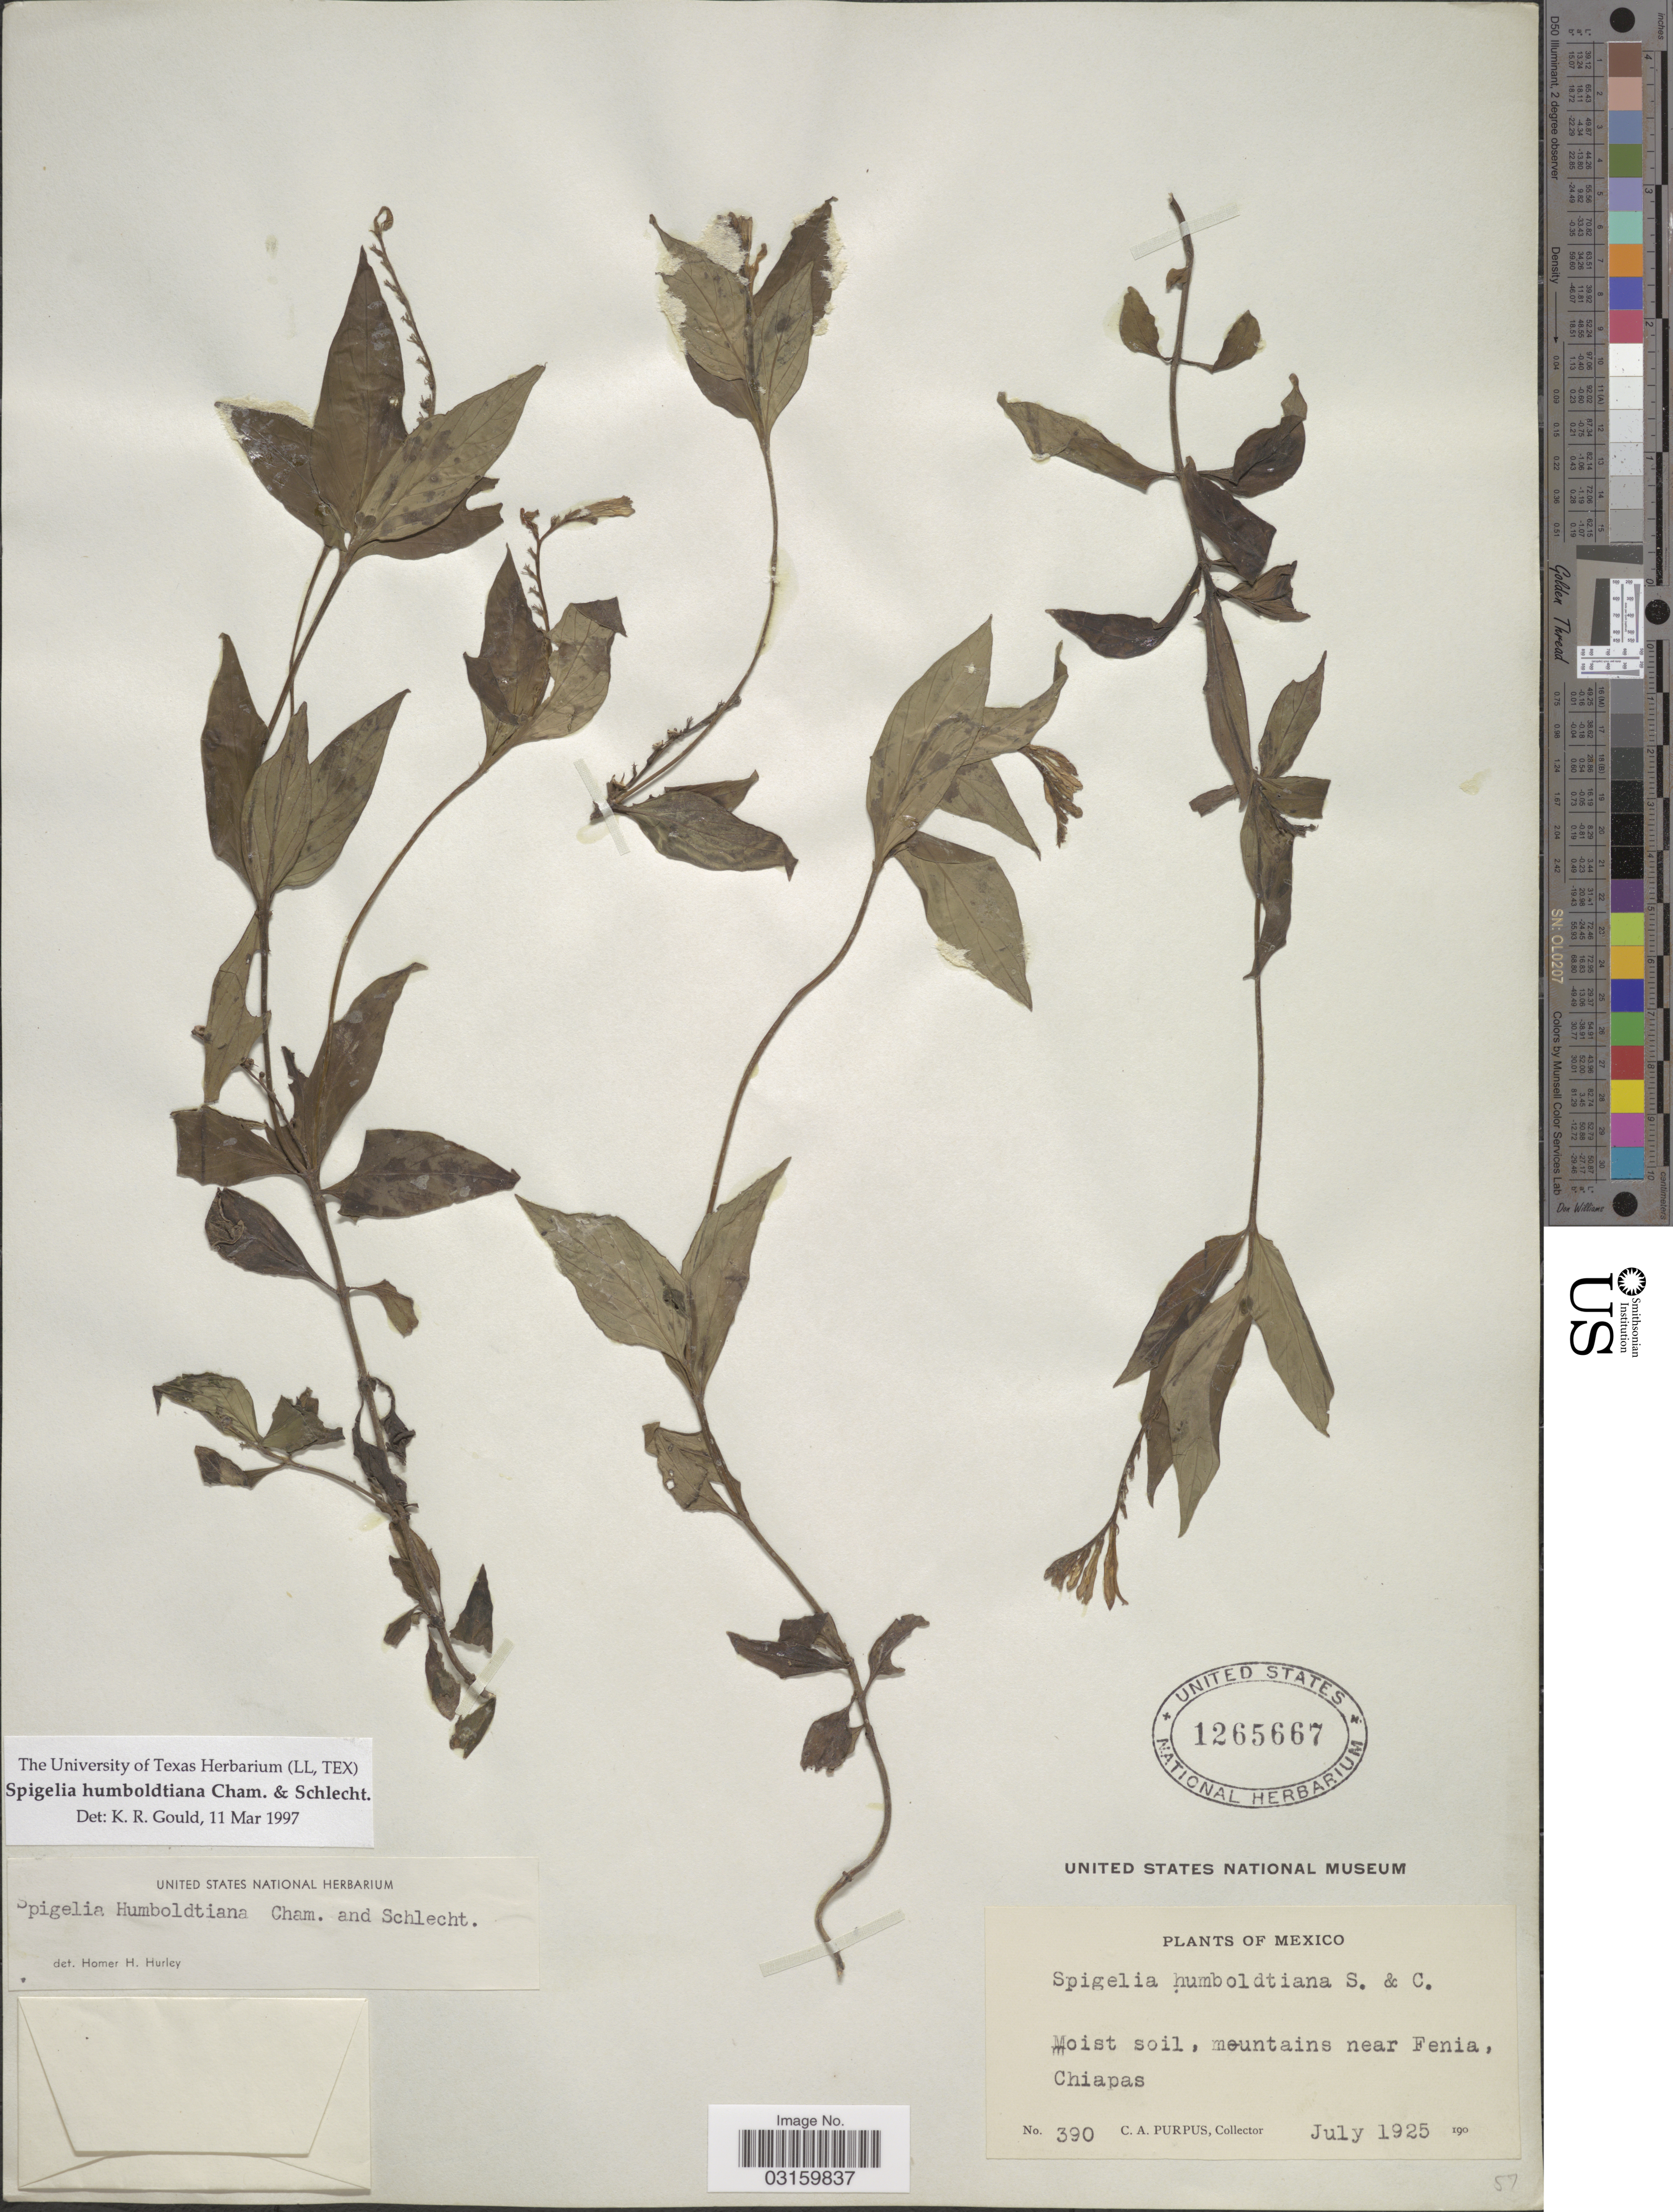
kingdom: Plantae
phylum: Tracheophyta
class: Magnoliopsida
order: Gentianales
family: Loganiaceae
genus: Spigelia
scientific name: Spigelia humboldtiana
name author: Cham. & Schltdl.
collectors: C. A. Purpus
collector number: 390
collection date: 1925-07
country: Mexico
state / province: Chiapas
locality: Moist soil, mountains near Fenia.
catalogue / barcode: US 1265667